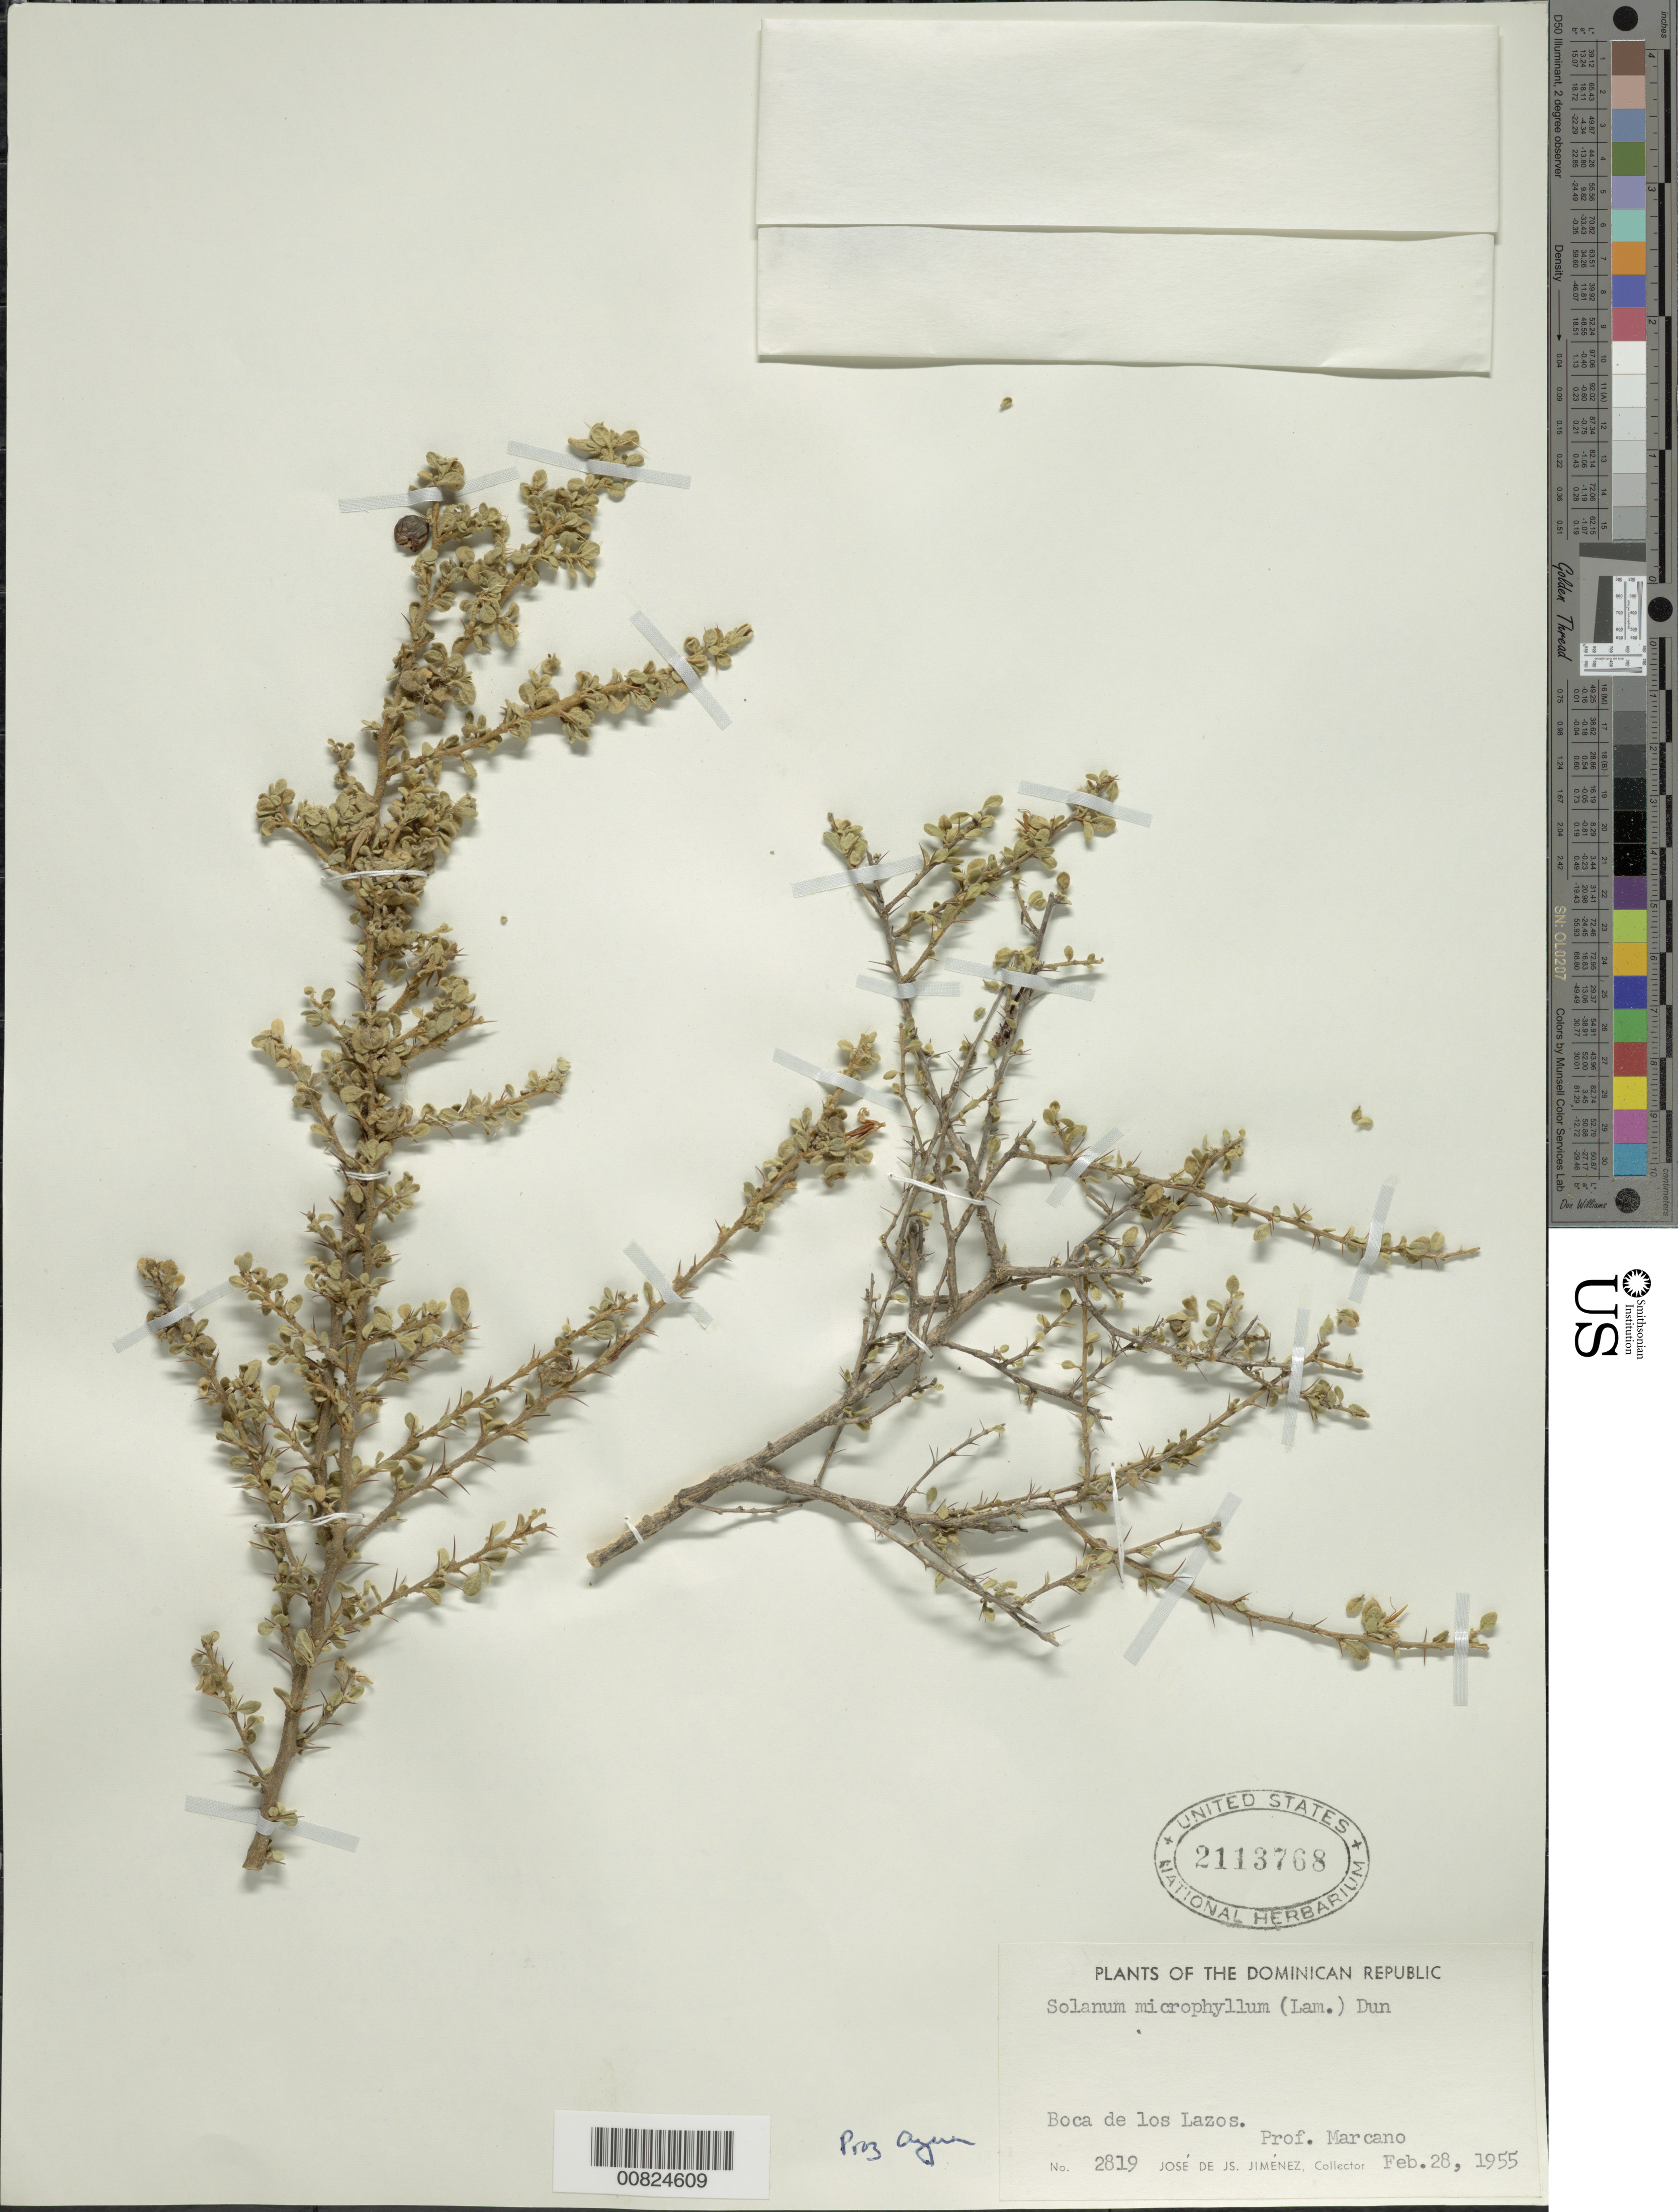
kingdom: Plantae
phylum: Tracheophyta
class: Magnoliopsida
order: Solanales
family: Solanaceae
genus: Solanum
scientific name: Solanum microphyllum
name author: Hawkes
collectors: J. J. Jiménez Almonte & E. J. Marcano F.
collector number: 2819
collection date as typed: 28 Feb 1955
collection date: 1955-02-28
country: Dominican Republic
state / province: Azua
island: Hispaniola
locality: Boca de Los Lazos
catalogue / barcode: US 2113768